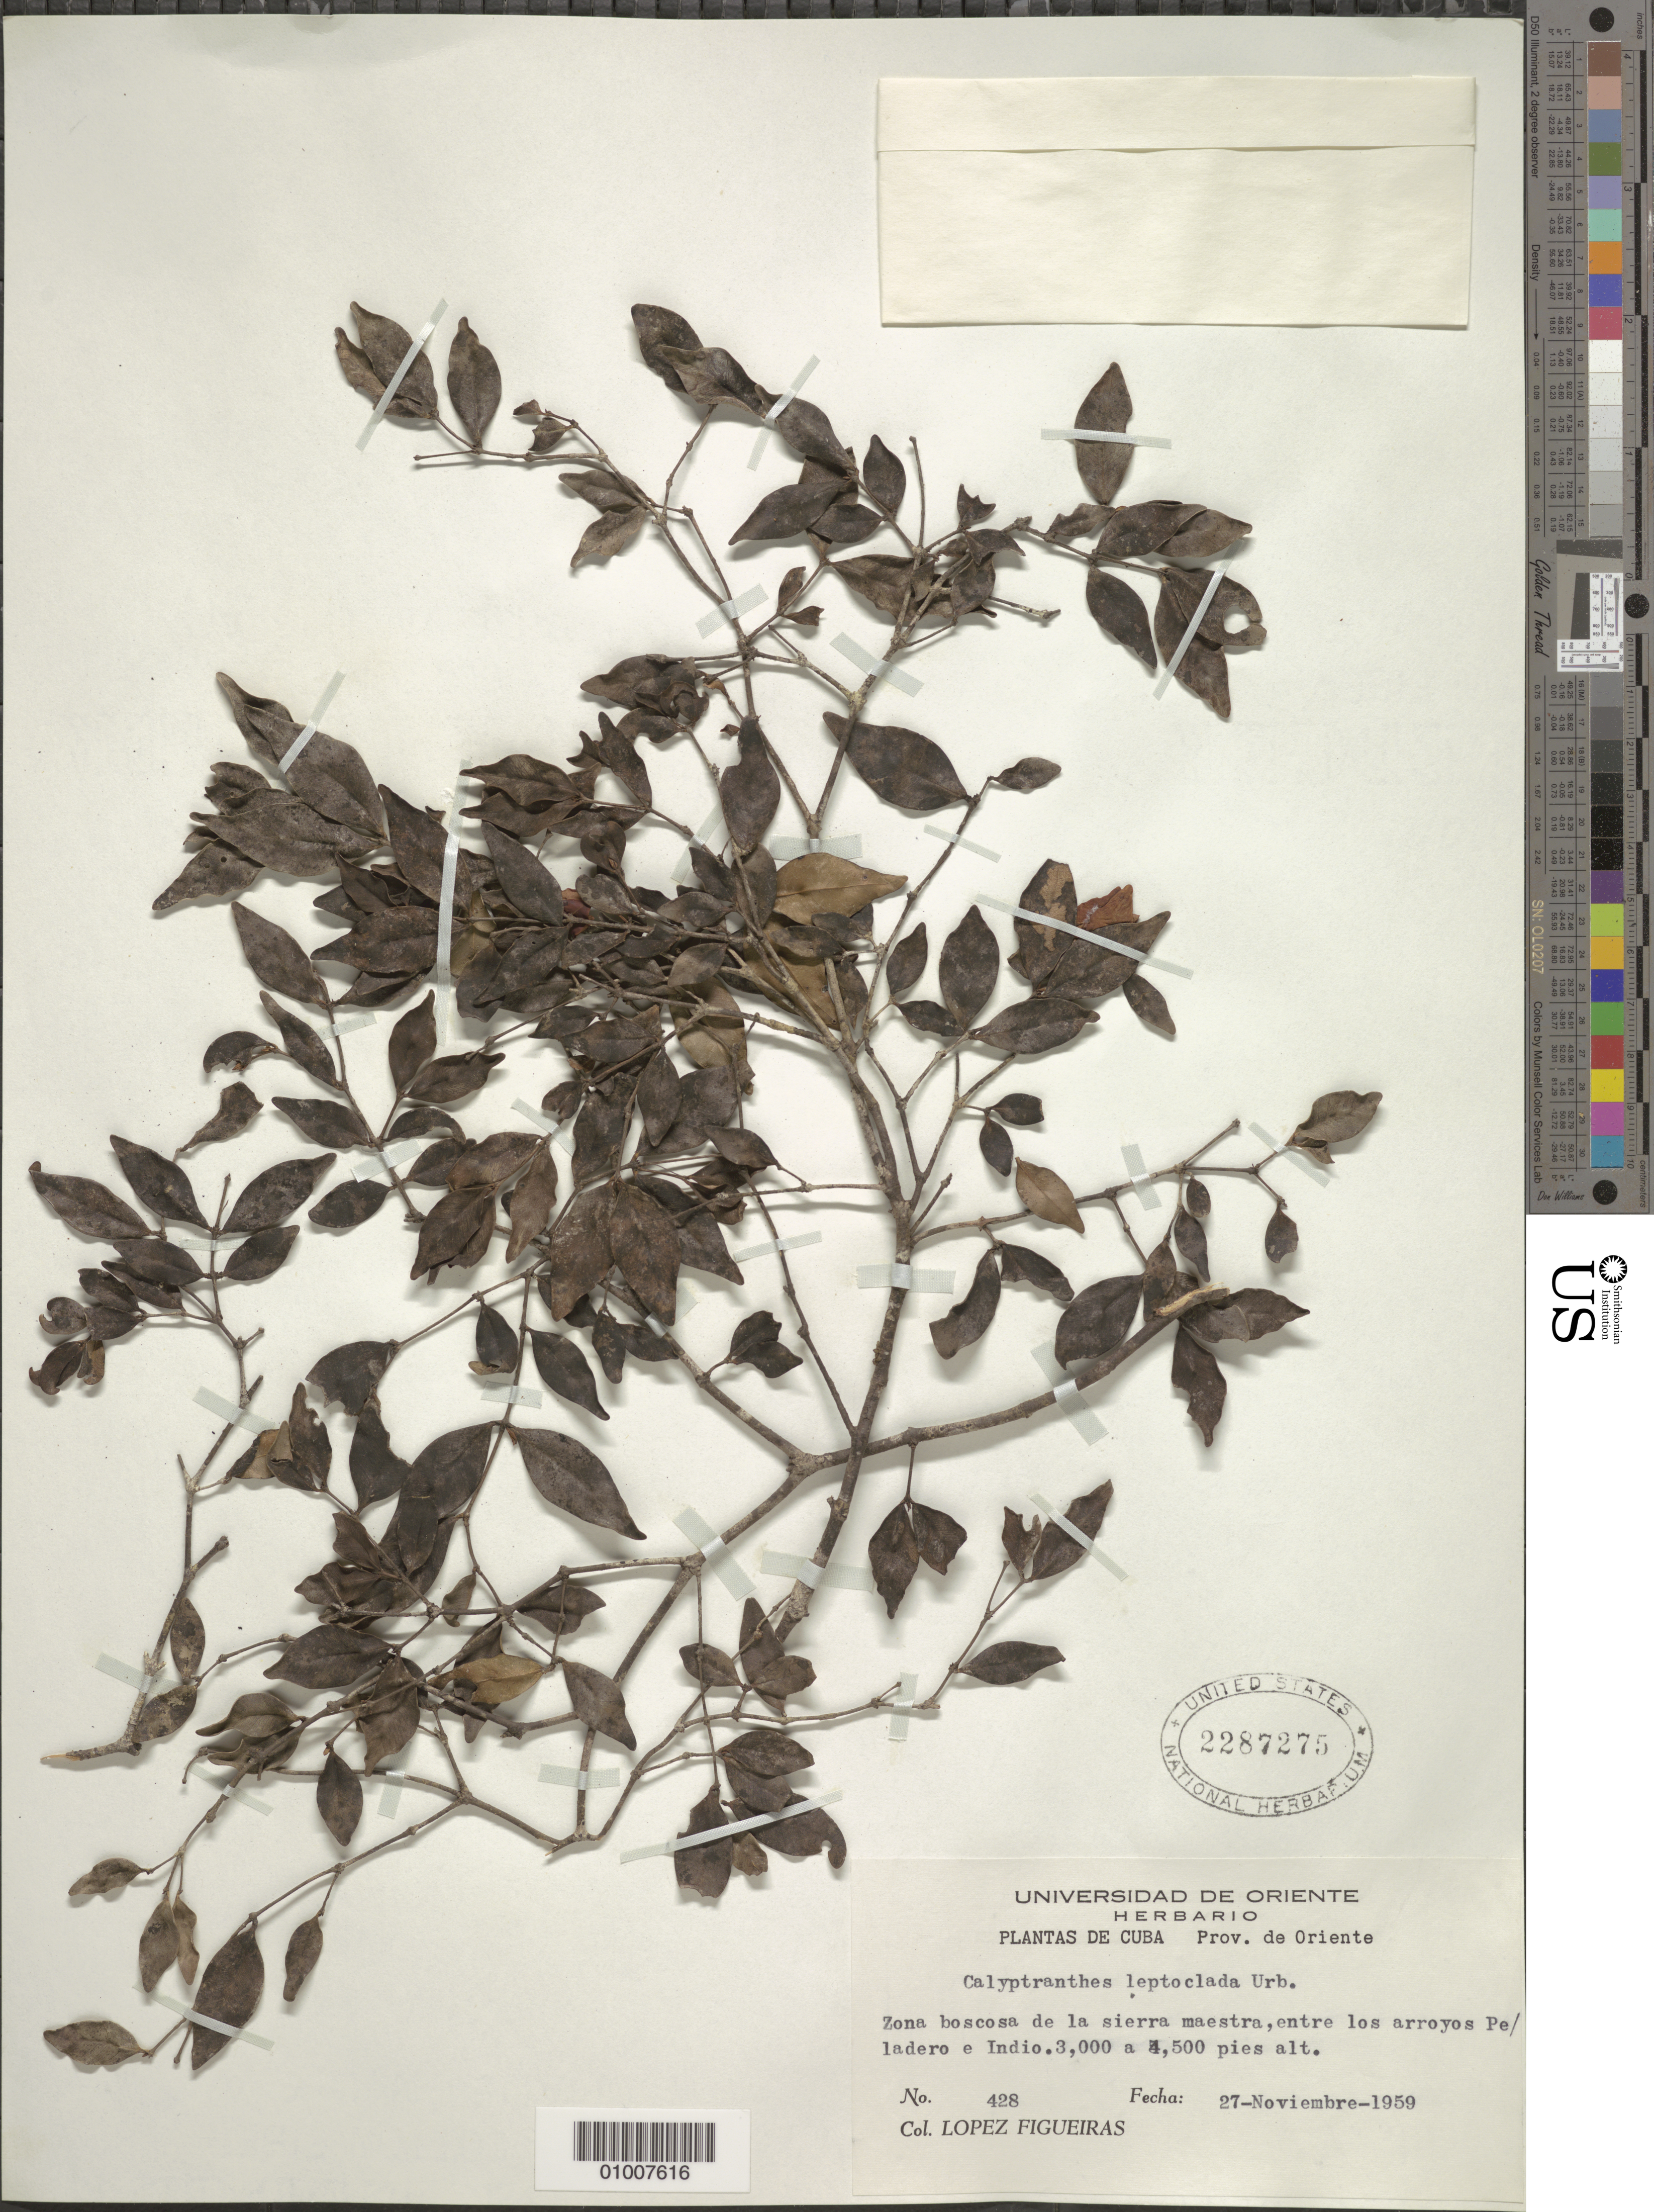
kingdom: Plantae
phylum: Tracheophyta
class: Magnoliopsida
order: Myrtales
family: Myrtaceae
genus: Myrcia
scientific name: Myrcia tenuiclada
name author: Z. Acosta & K. Samra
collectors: M. López Figueiras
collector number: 428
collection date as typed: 27 Nov 1959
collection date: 1959-11-27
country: Cuba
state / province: Oriente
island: Cuba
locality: Sierra Maestra, entre los arroyos Peladero e Indio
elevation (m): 914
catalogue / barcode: US 2287275